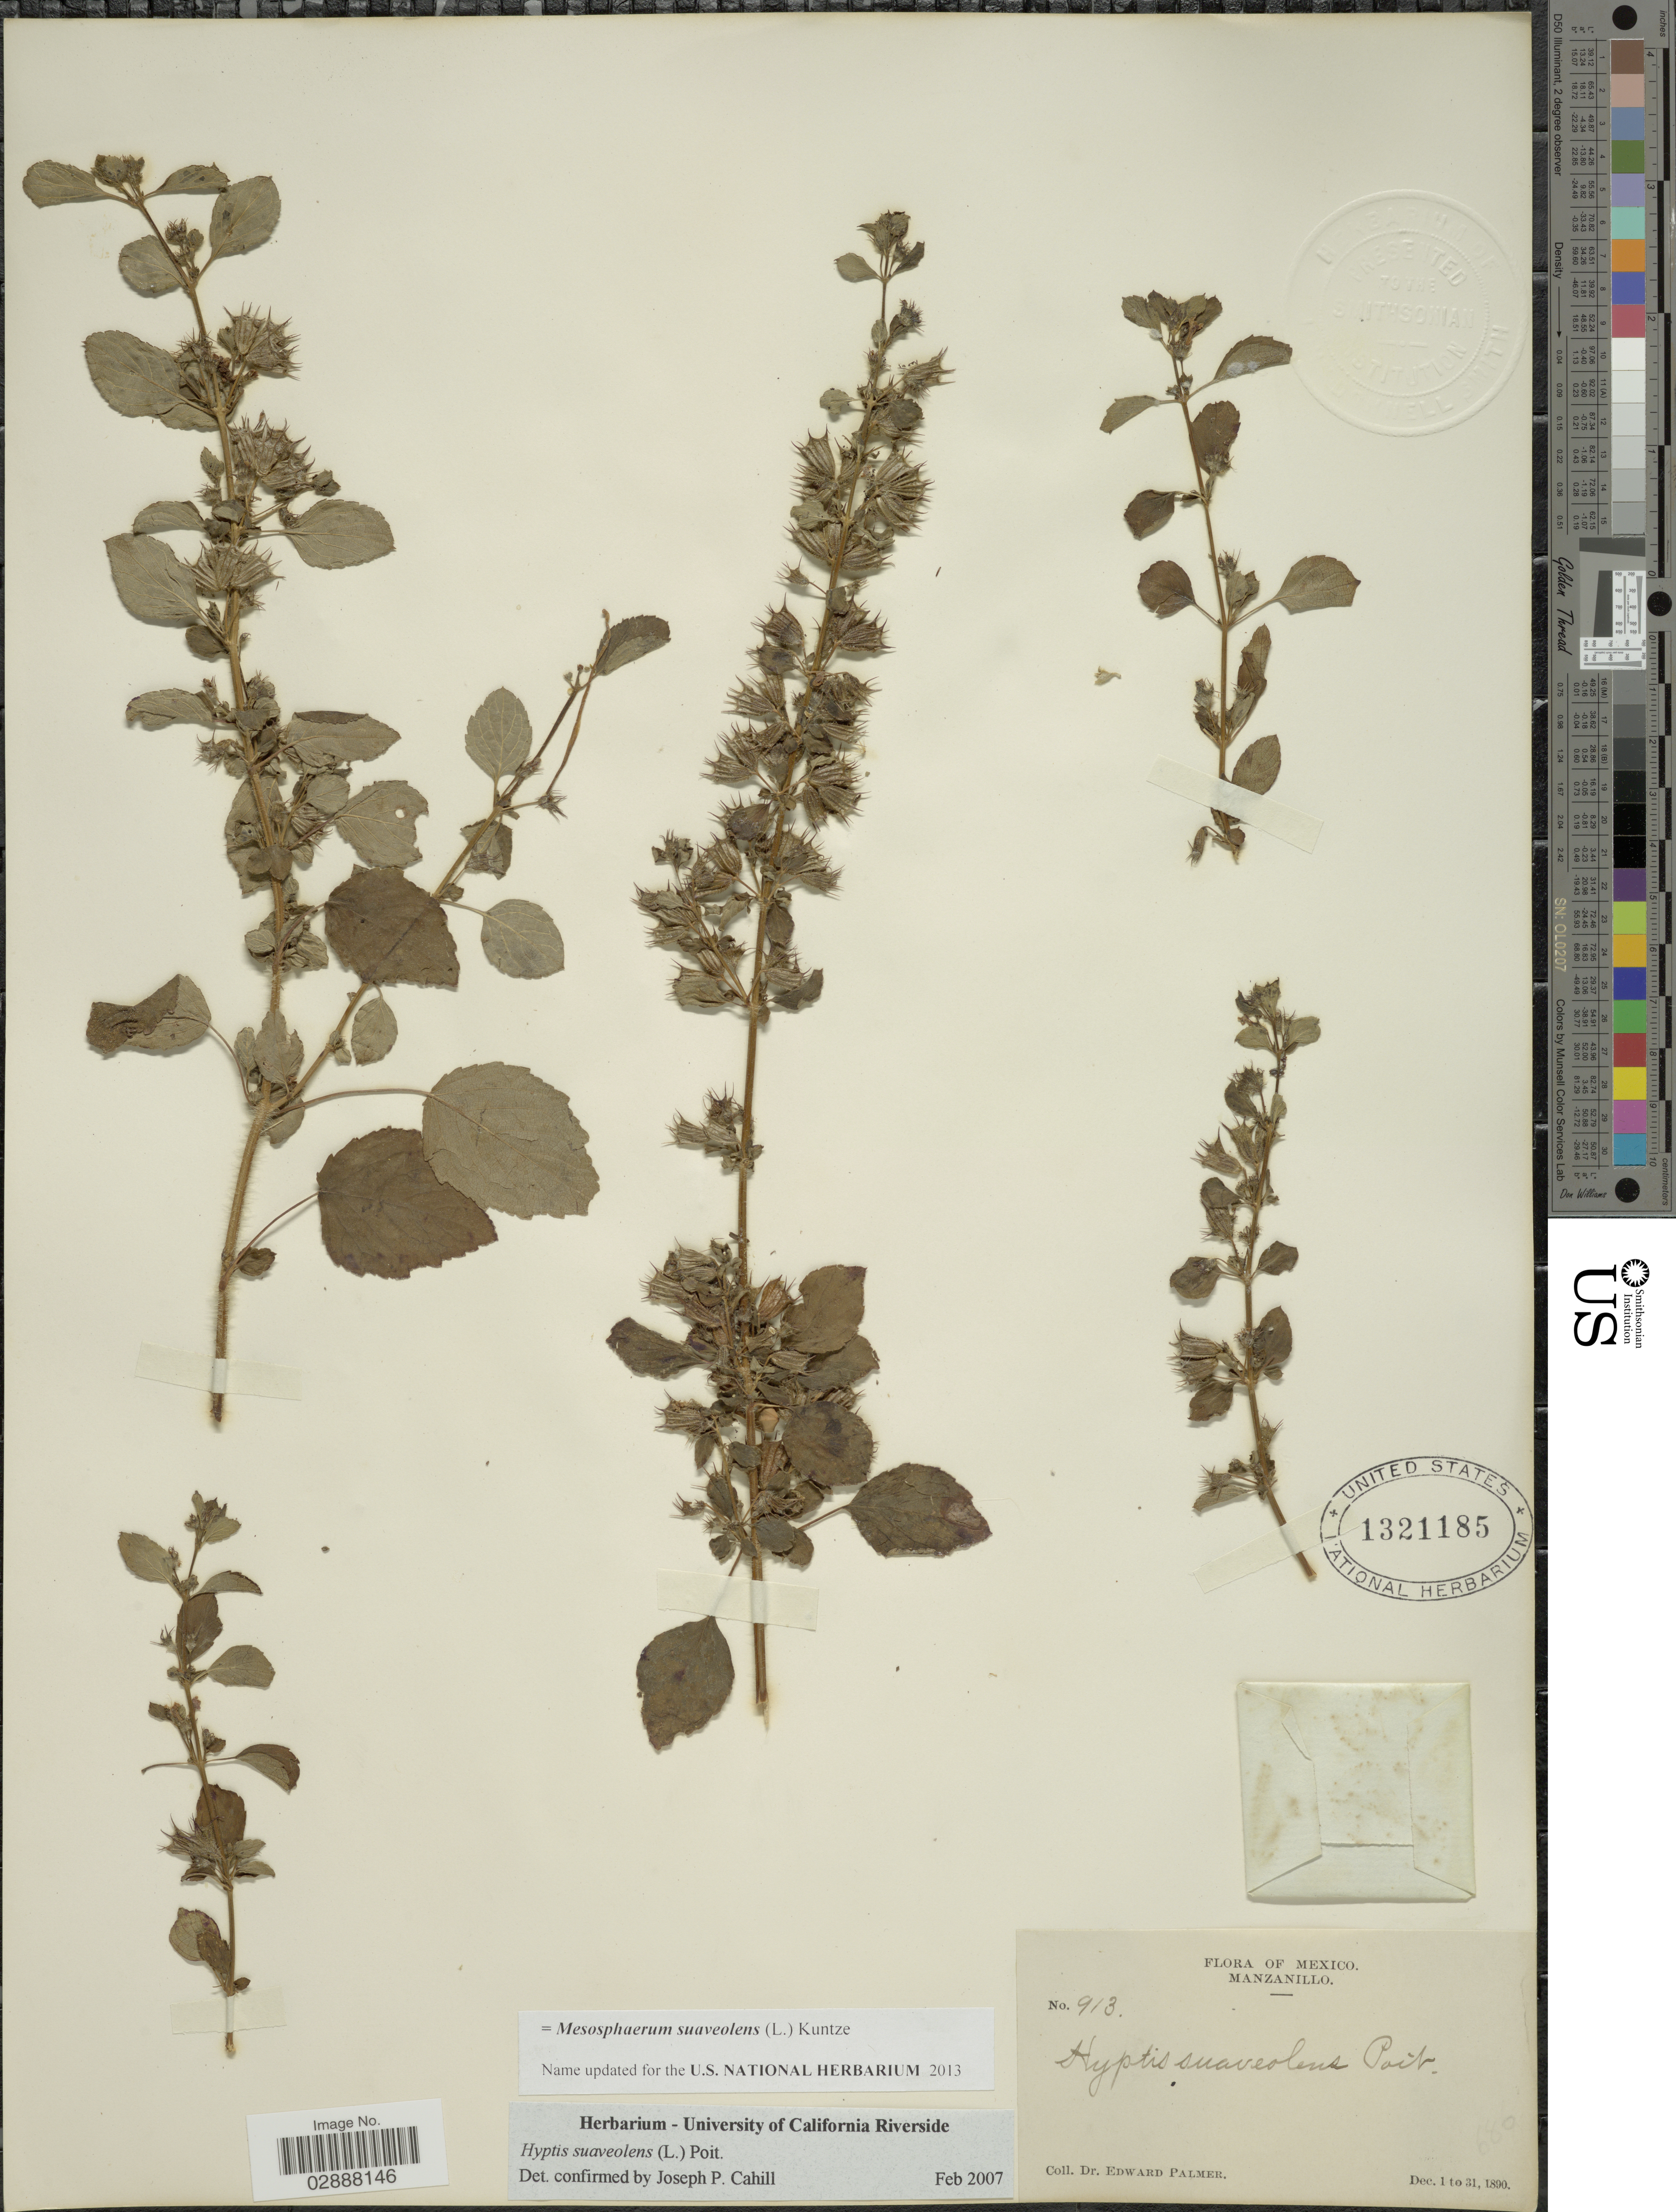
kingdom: Plantae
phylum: Tracheophyta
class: Magnoliopsida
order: Lamiales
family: Lamiaceae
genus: Mesosphaerum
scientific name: Mesosphaerum suaveolens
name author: (L.) Kuntze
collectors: E. Palmer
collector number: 913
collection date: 1890-12-01/1890-12-31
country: Mexico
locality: Manzanillo.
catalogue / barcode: US 1321185